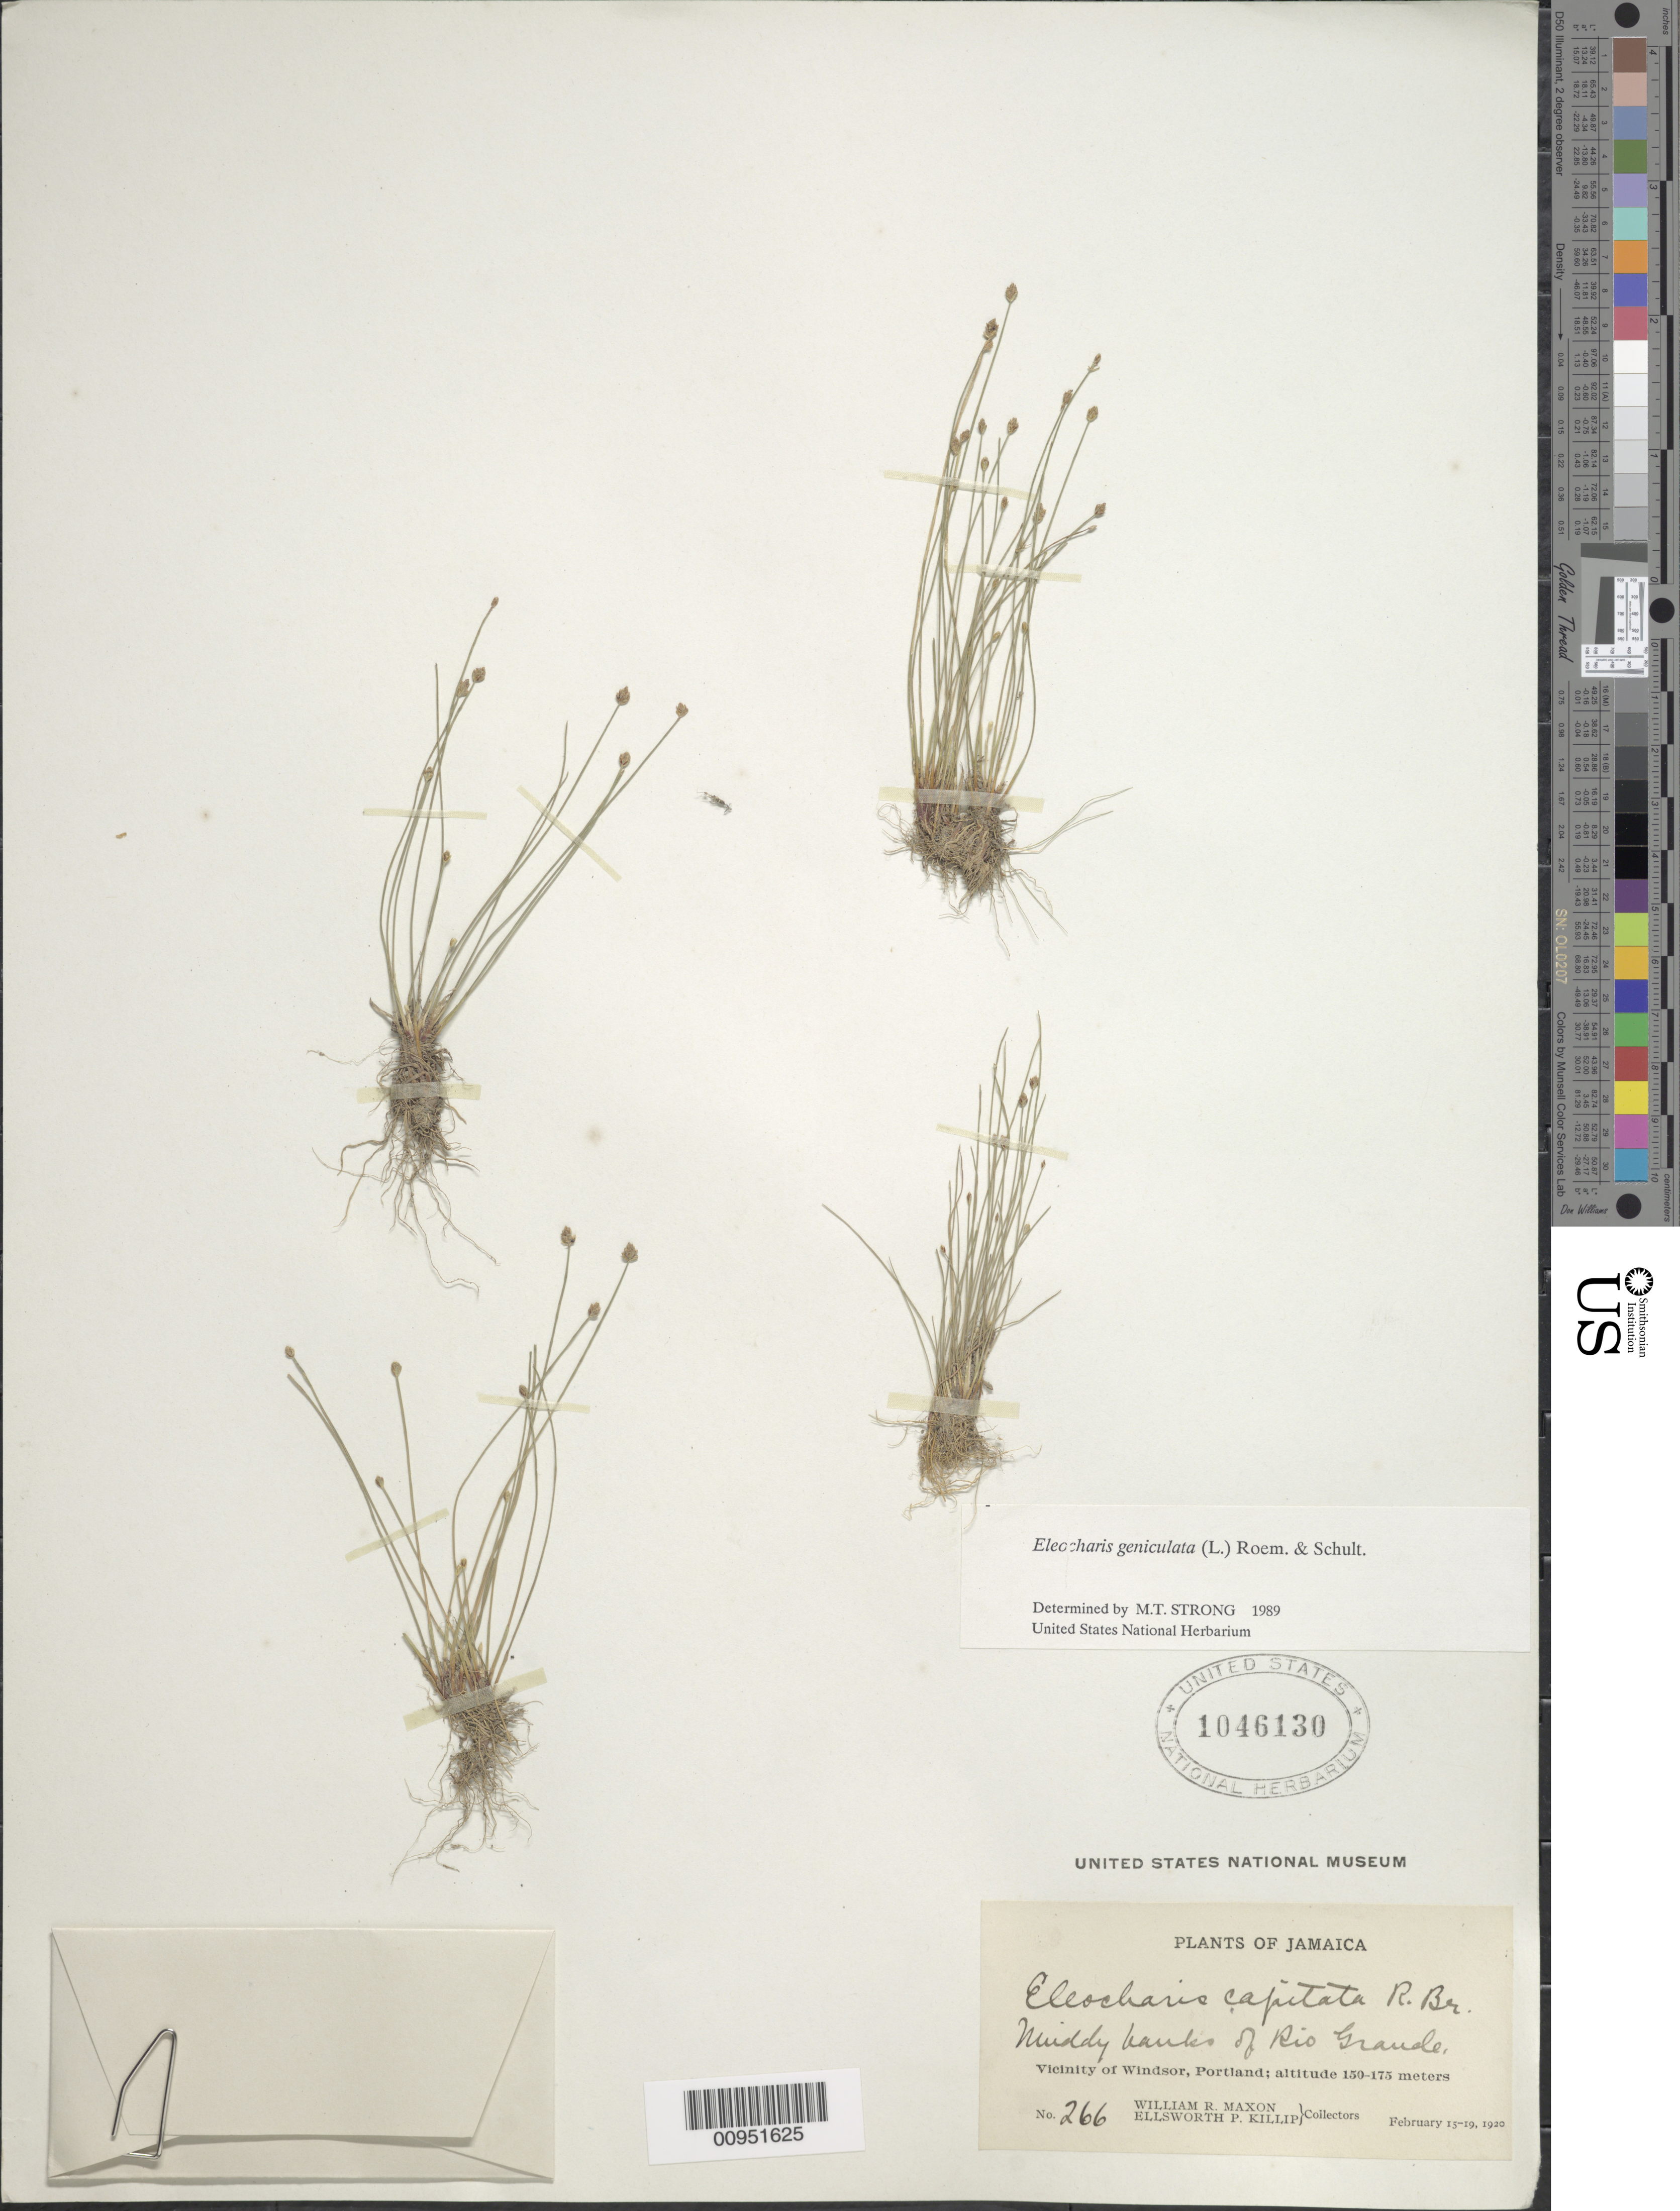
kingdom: Plantae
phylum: Tracheophyta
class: Liliopsida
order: Poales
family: Cyperaceae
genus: Eleocharis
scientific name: Eleocharis geniculata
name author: (L.) Roem. & Schult.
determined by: Strong, M. T., (US), Smithsonian Institution - National Museum of Natural History (UNITED STATES)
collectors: W. R. Maxon & E. P. Killip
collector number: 266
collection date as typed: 15 Feb 1920 to 19 Feb 1920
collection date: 1920-02-15/1920-02-19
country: Jamaica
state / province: Portland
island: Jamaica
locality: Vicinity of Windsor, Rio Grande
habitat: Muddy banks of river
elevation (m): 150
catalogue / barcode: US 1046130